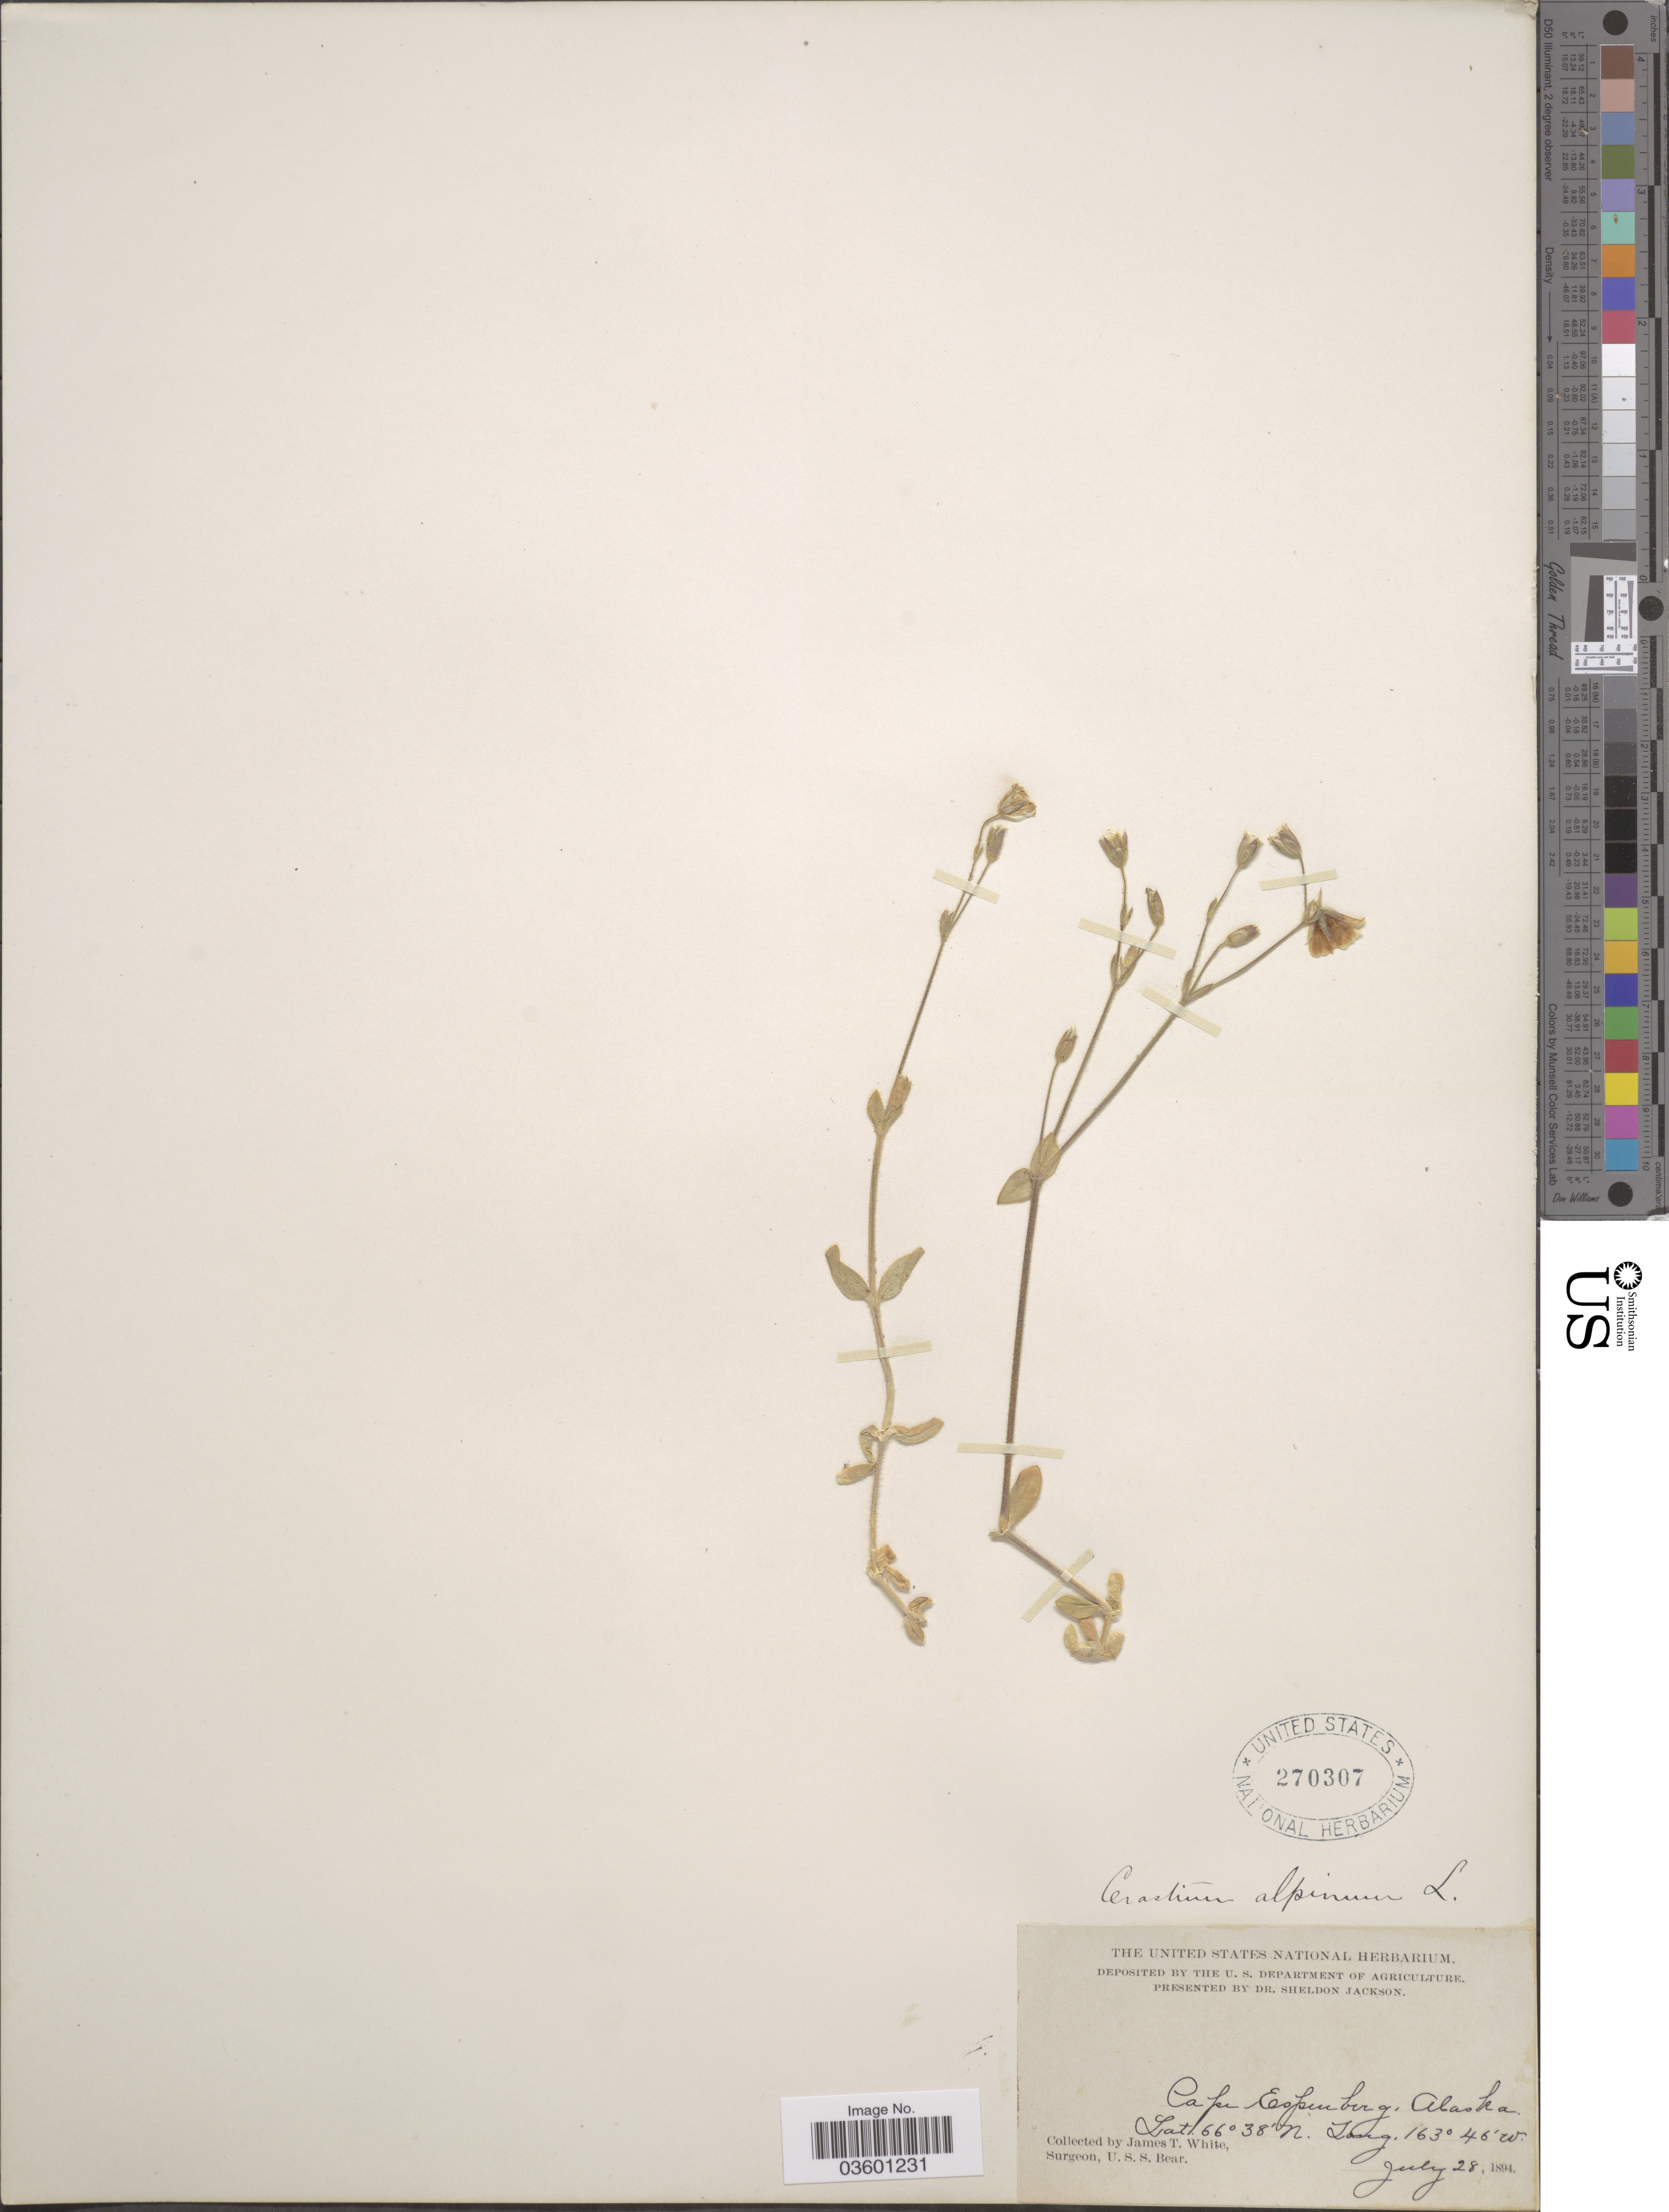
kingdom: Plantae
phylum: Tracheophyta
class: Magnoliopsida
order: Caryophyllales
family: Caryophyllaceae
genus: Cerastium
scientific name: Cerastium beeringianum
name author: Cham. & Schltdl.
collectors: J. T. White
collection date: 1894-07-28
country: United States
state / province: Alaska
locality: Cape Espenburg.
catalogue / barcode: US 270307